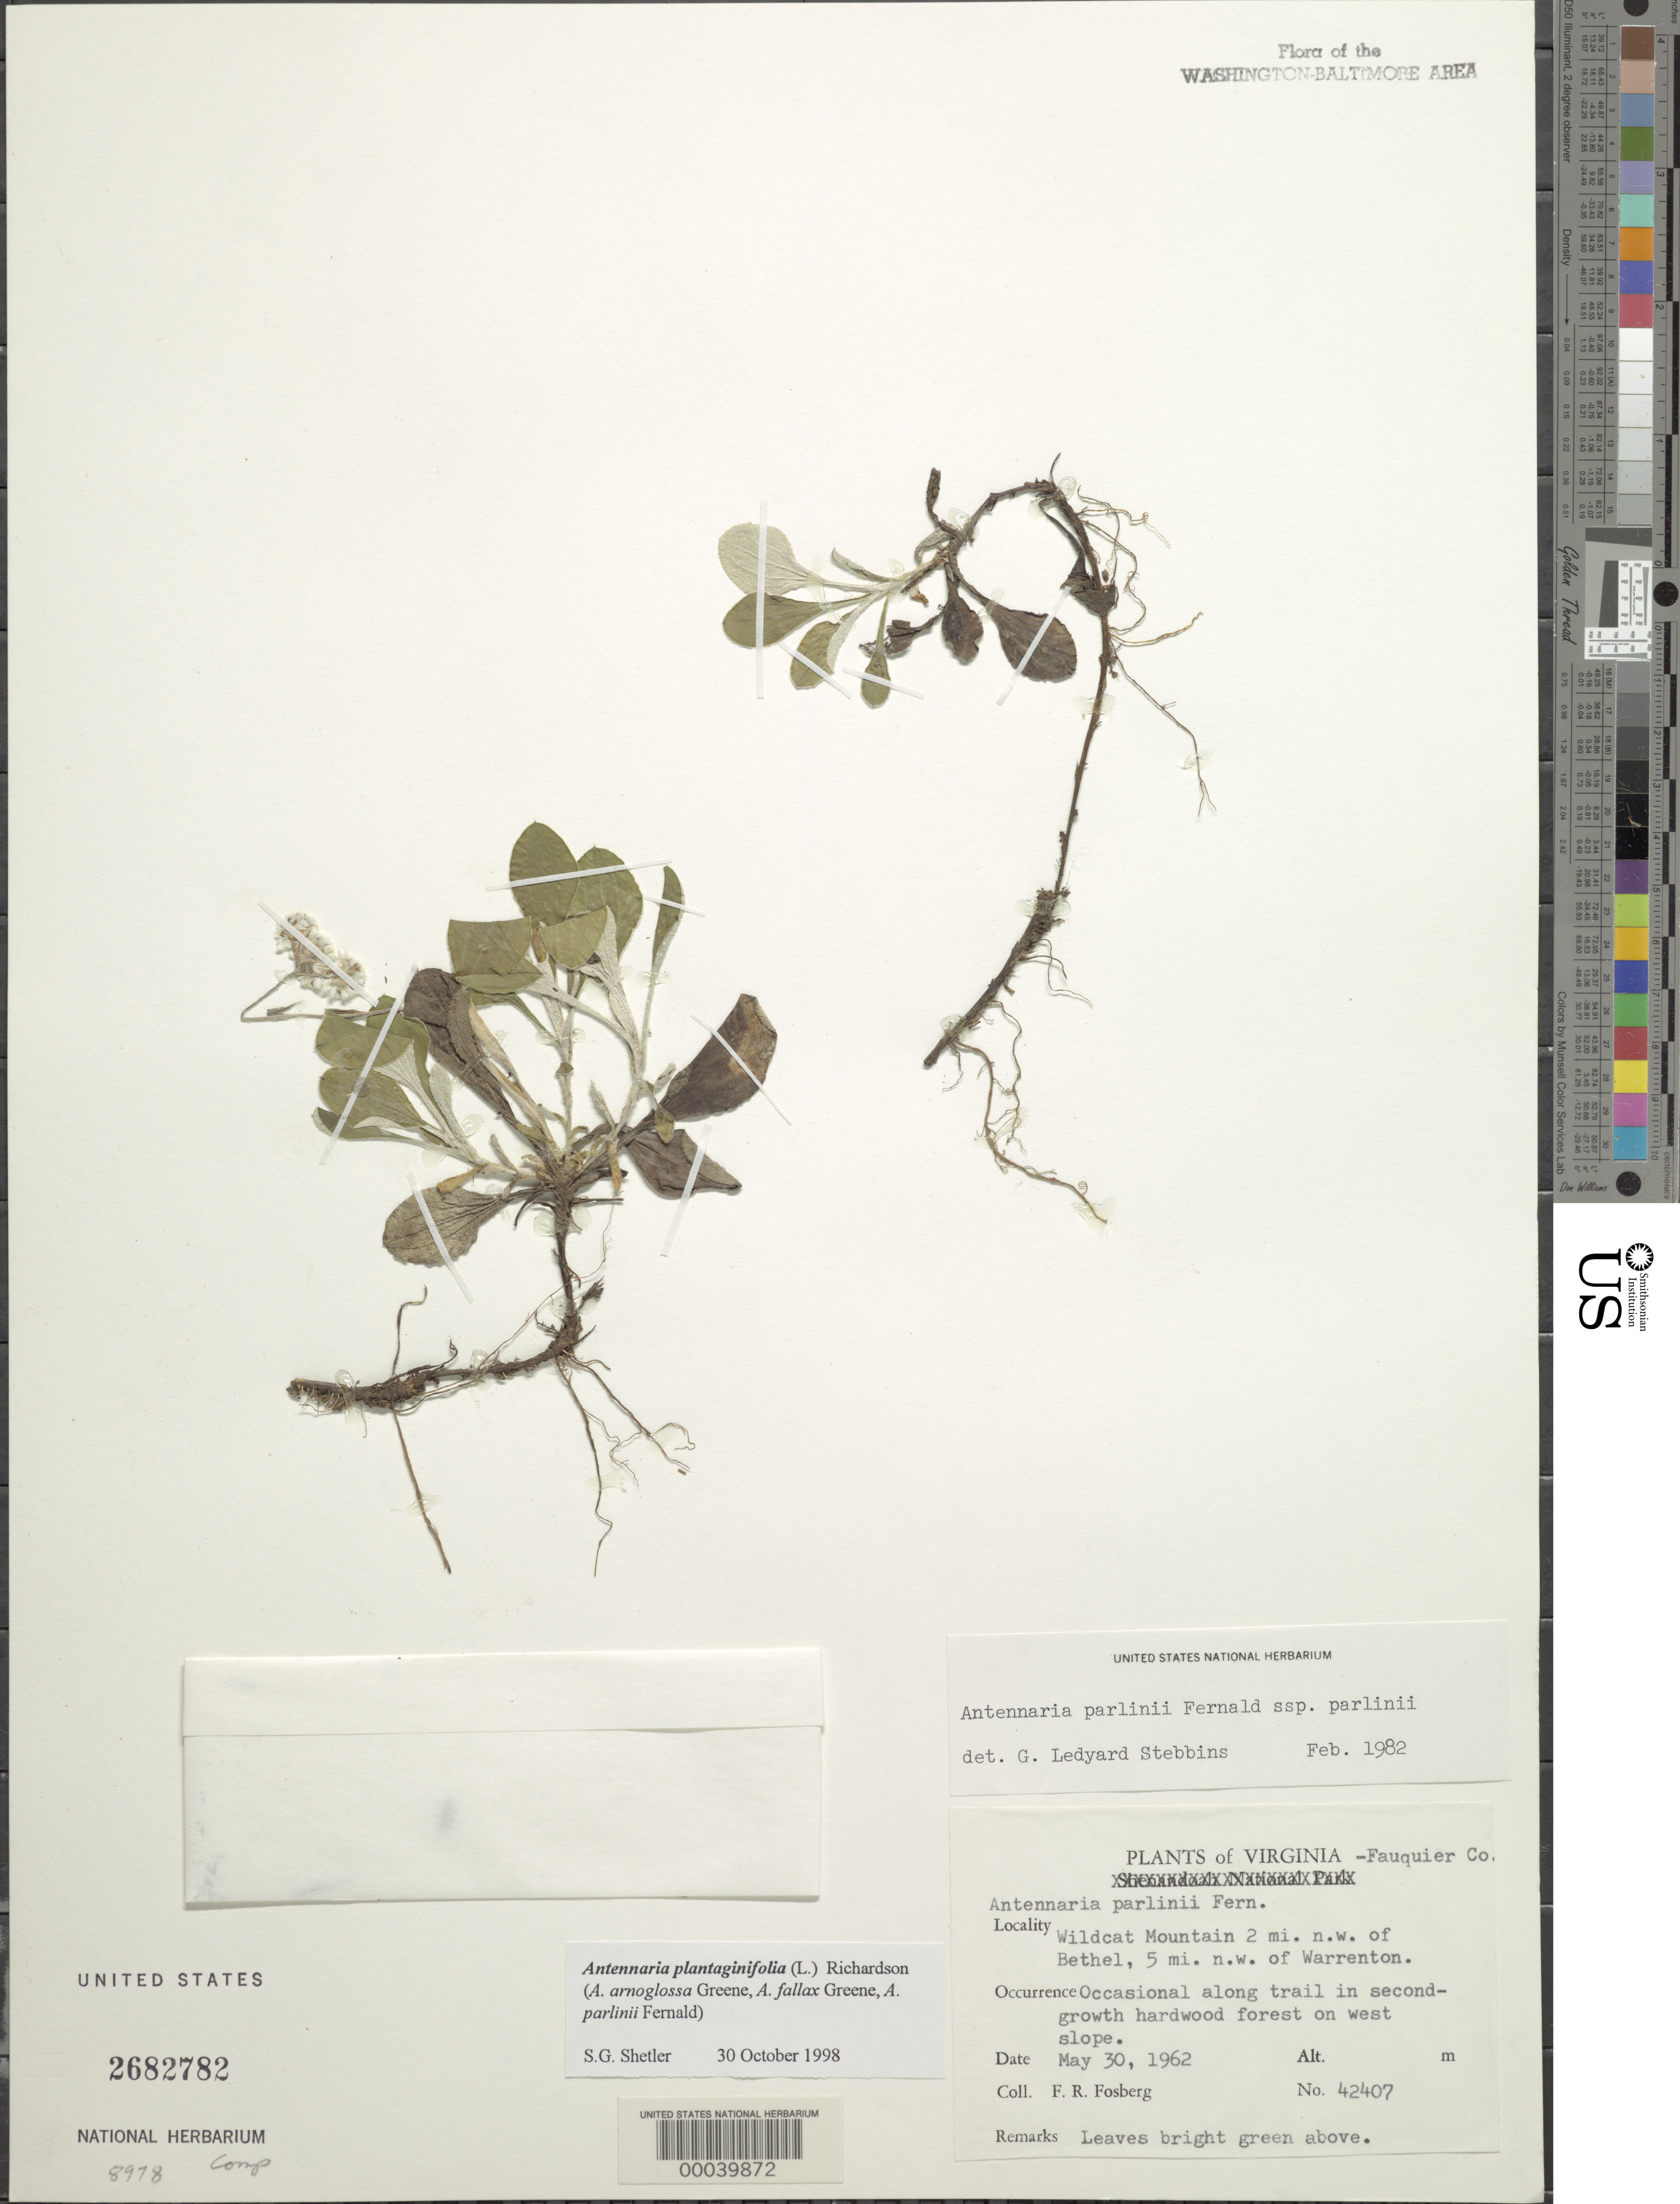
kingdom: Plantae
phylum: Tracheophyta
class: Magnoliopsida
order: Asterales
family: Asteraceae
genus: Antennaria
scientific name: Antennaria plantaginifolia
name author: (L.) Richardson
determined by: Stebbins, G. L.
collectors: F. R. Fosberg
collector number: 42407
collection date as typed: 30 May 1962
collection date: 1962-05-30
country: United States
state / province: Virginia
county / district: Fauquier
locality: Wildcat Mountain Preserve, NW of Bethel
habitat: Second-growth hardwood forest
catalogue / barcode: US 2682782